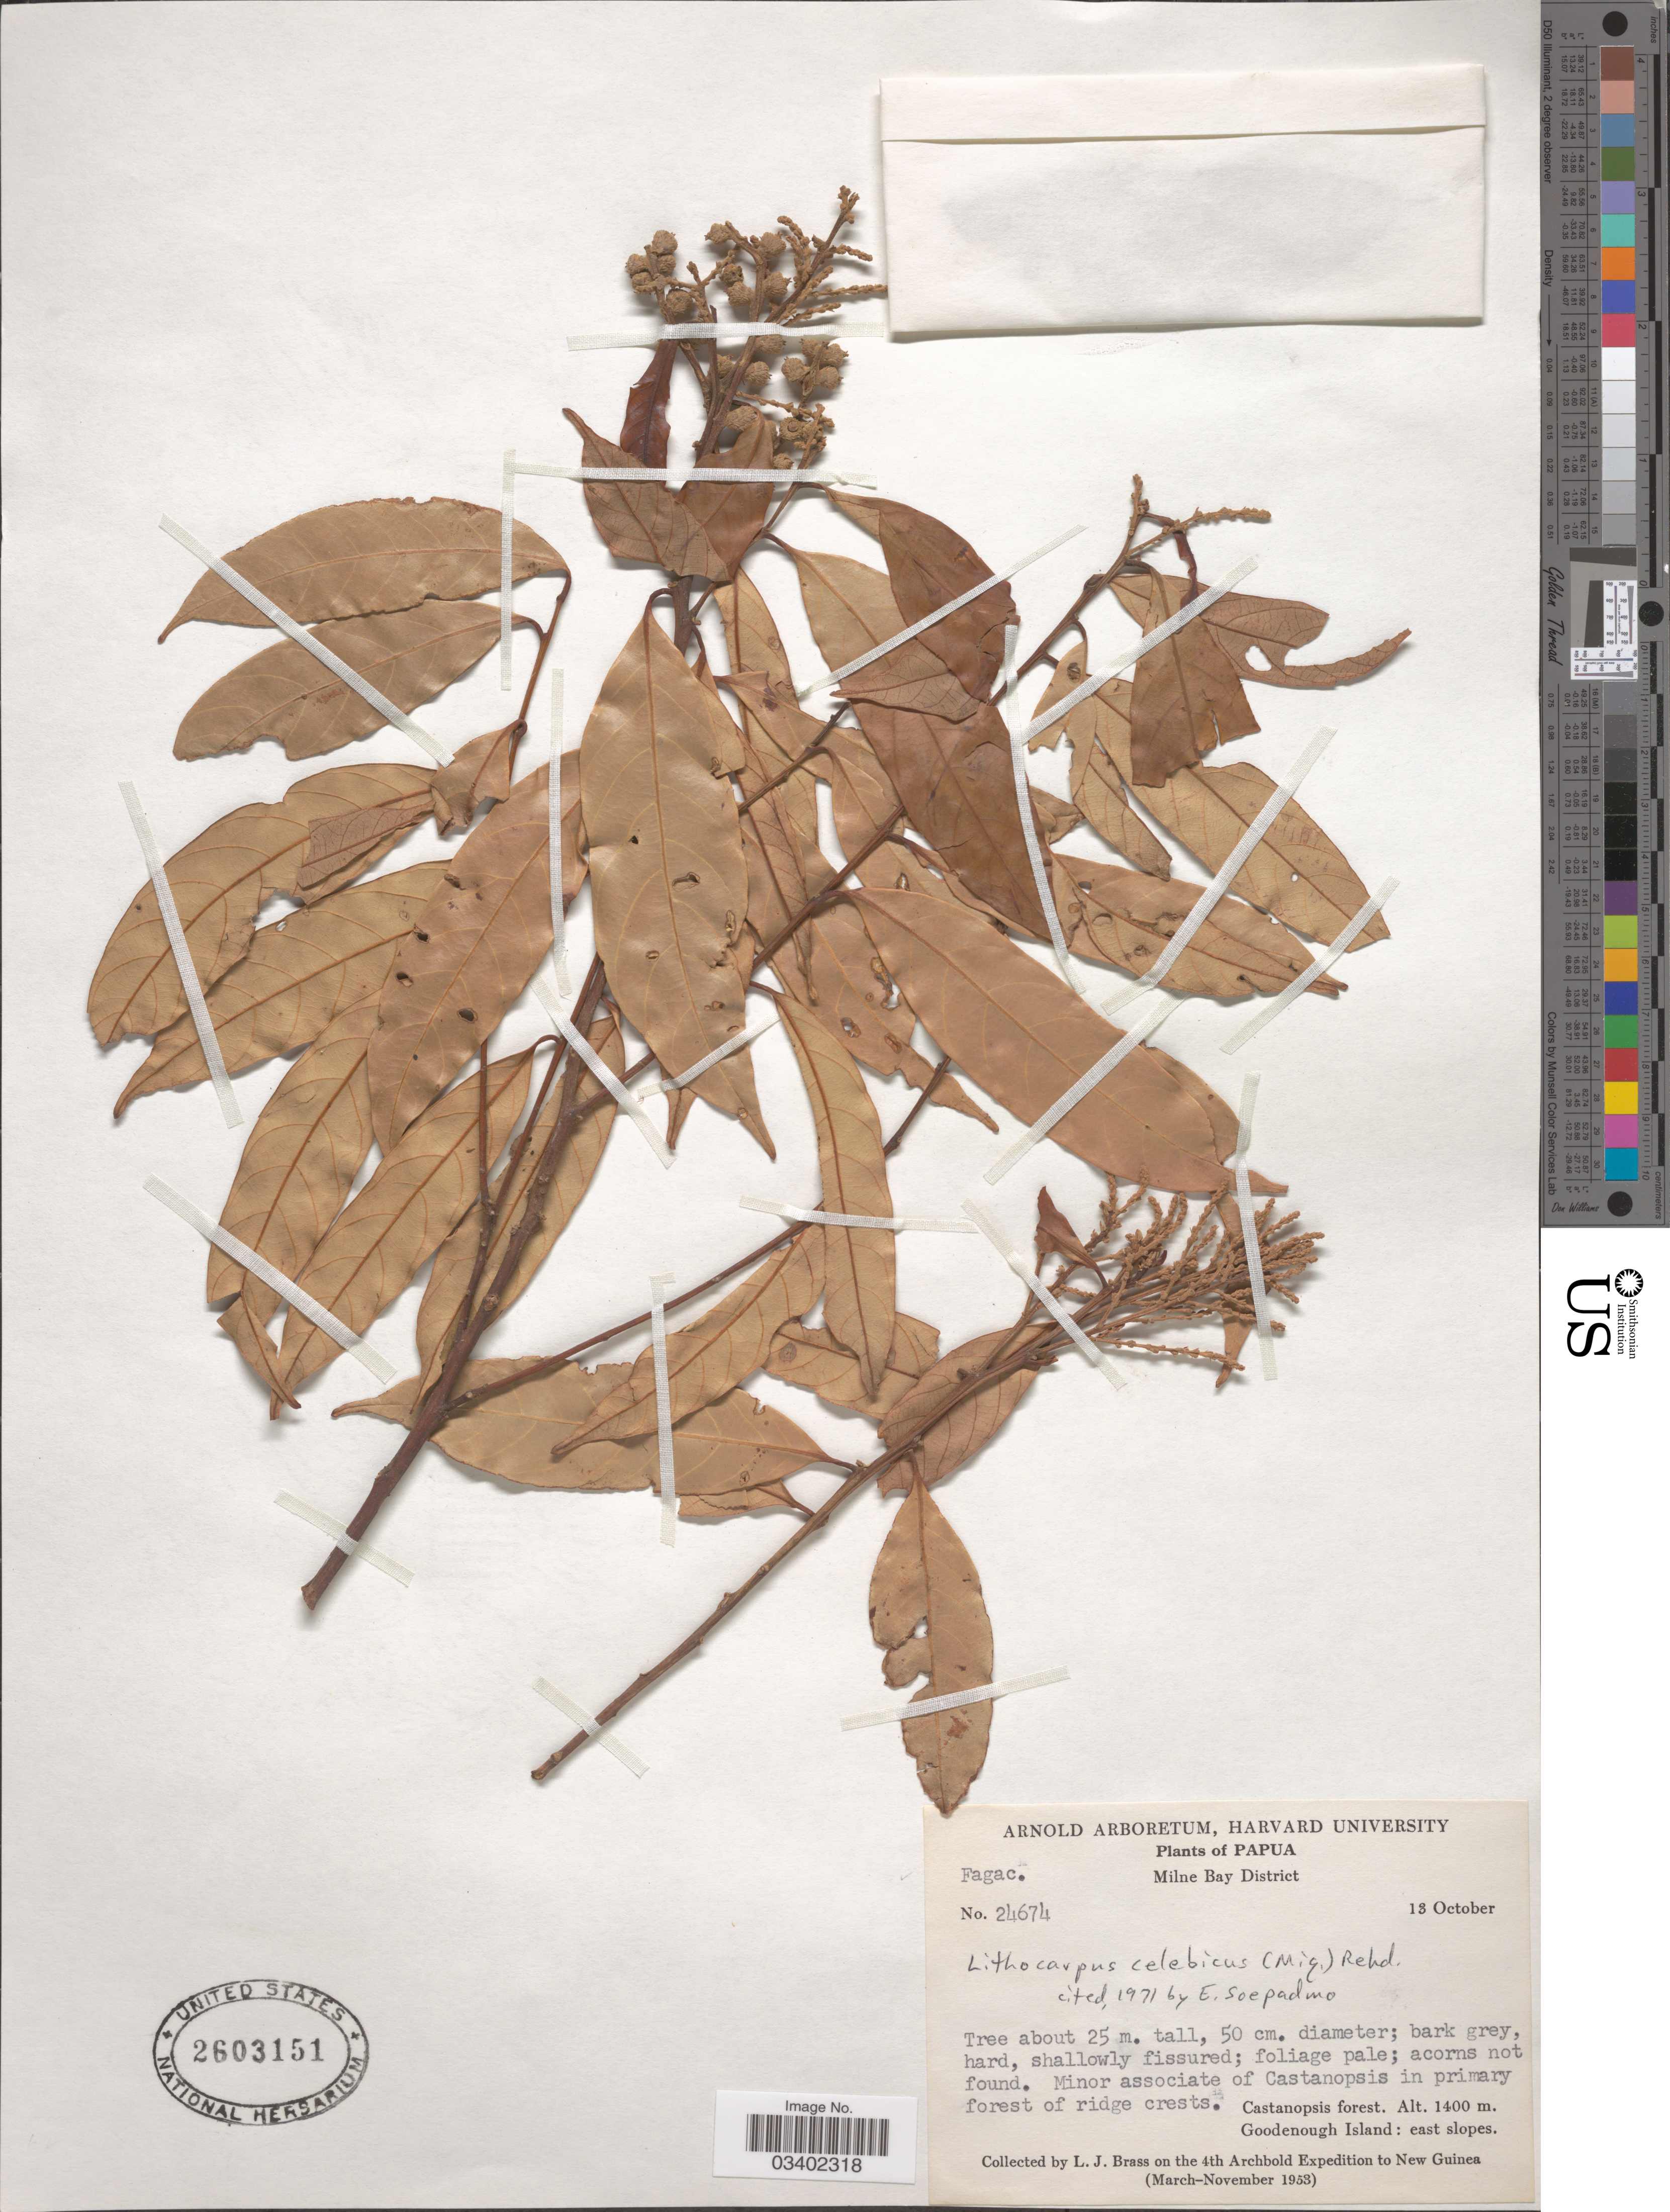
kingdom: Plantae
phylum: Tracheophyta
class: Magnoliopsida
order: Fagales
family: Fagaceae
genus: Lithocarpus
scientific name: Lithocarpus celebicus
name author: (Miq.) Rehder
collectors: L. J. Brass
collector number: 24674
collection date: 1953-10-13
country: Papua New Guinea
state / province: Milne Bay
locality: Milne Bay District. Castanopsis forest. Goodenough Island: east slopes. New Guinea.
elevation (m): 1400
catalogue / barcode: US 2603151